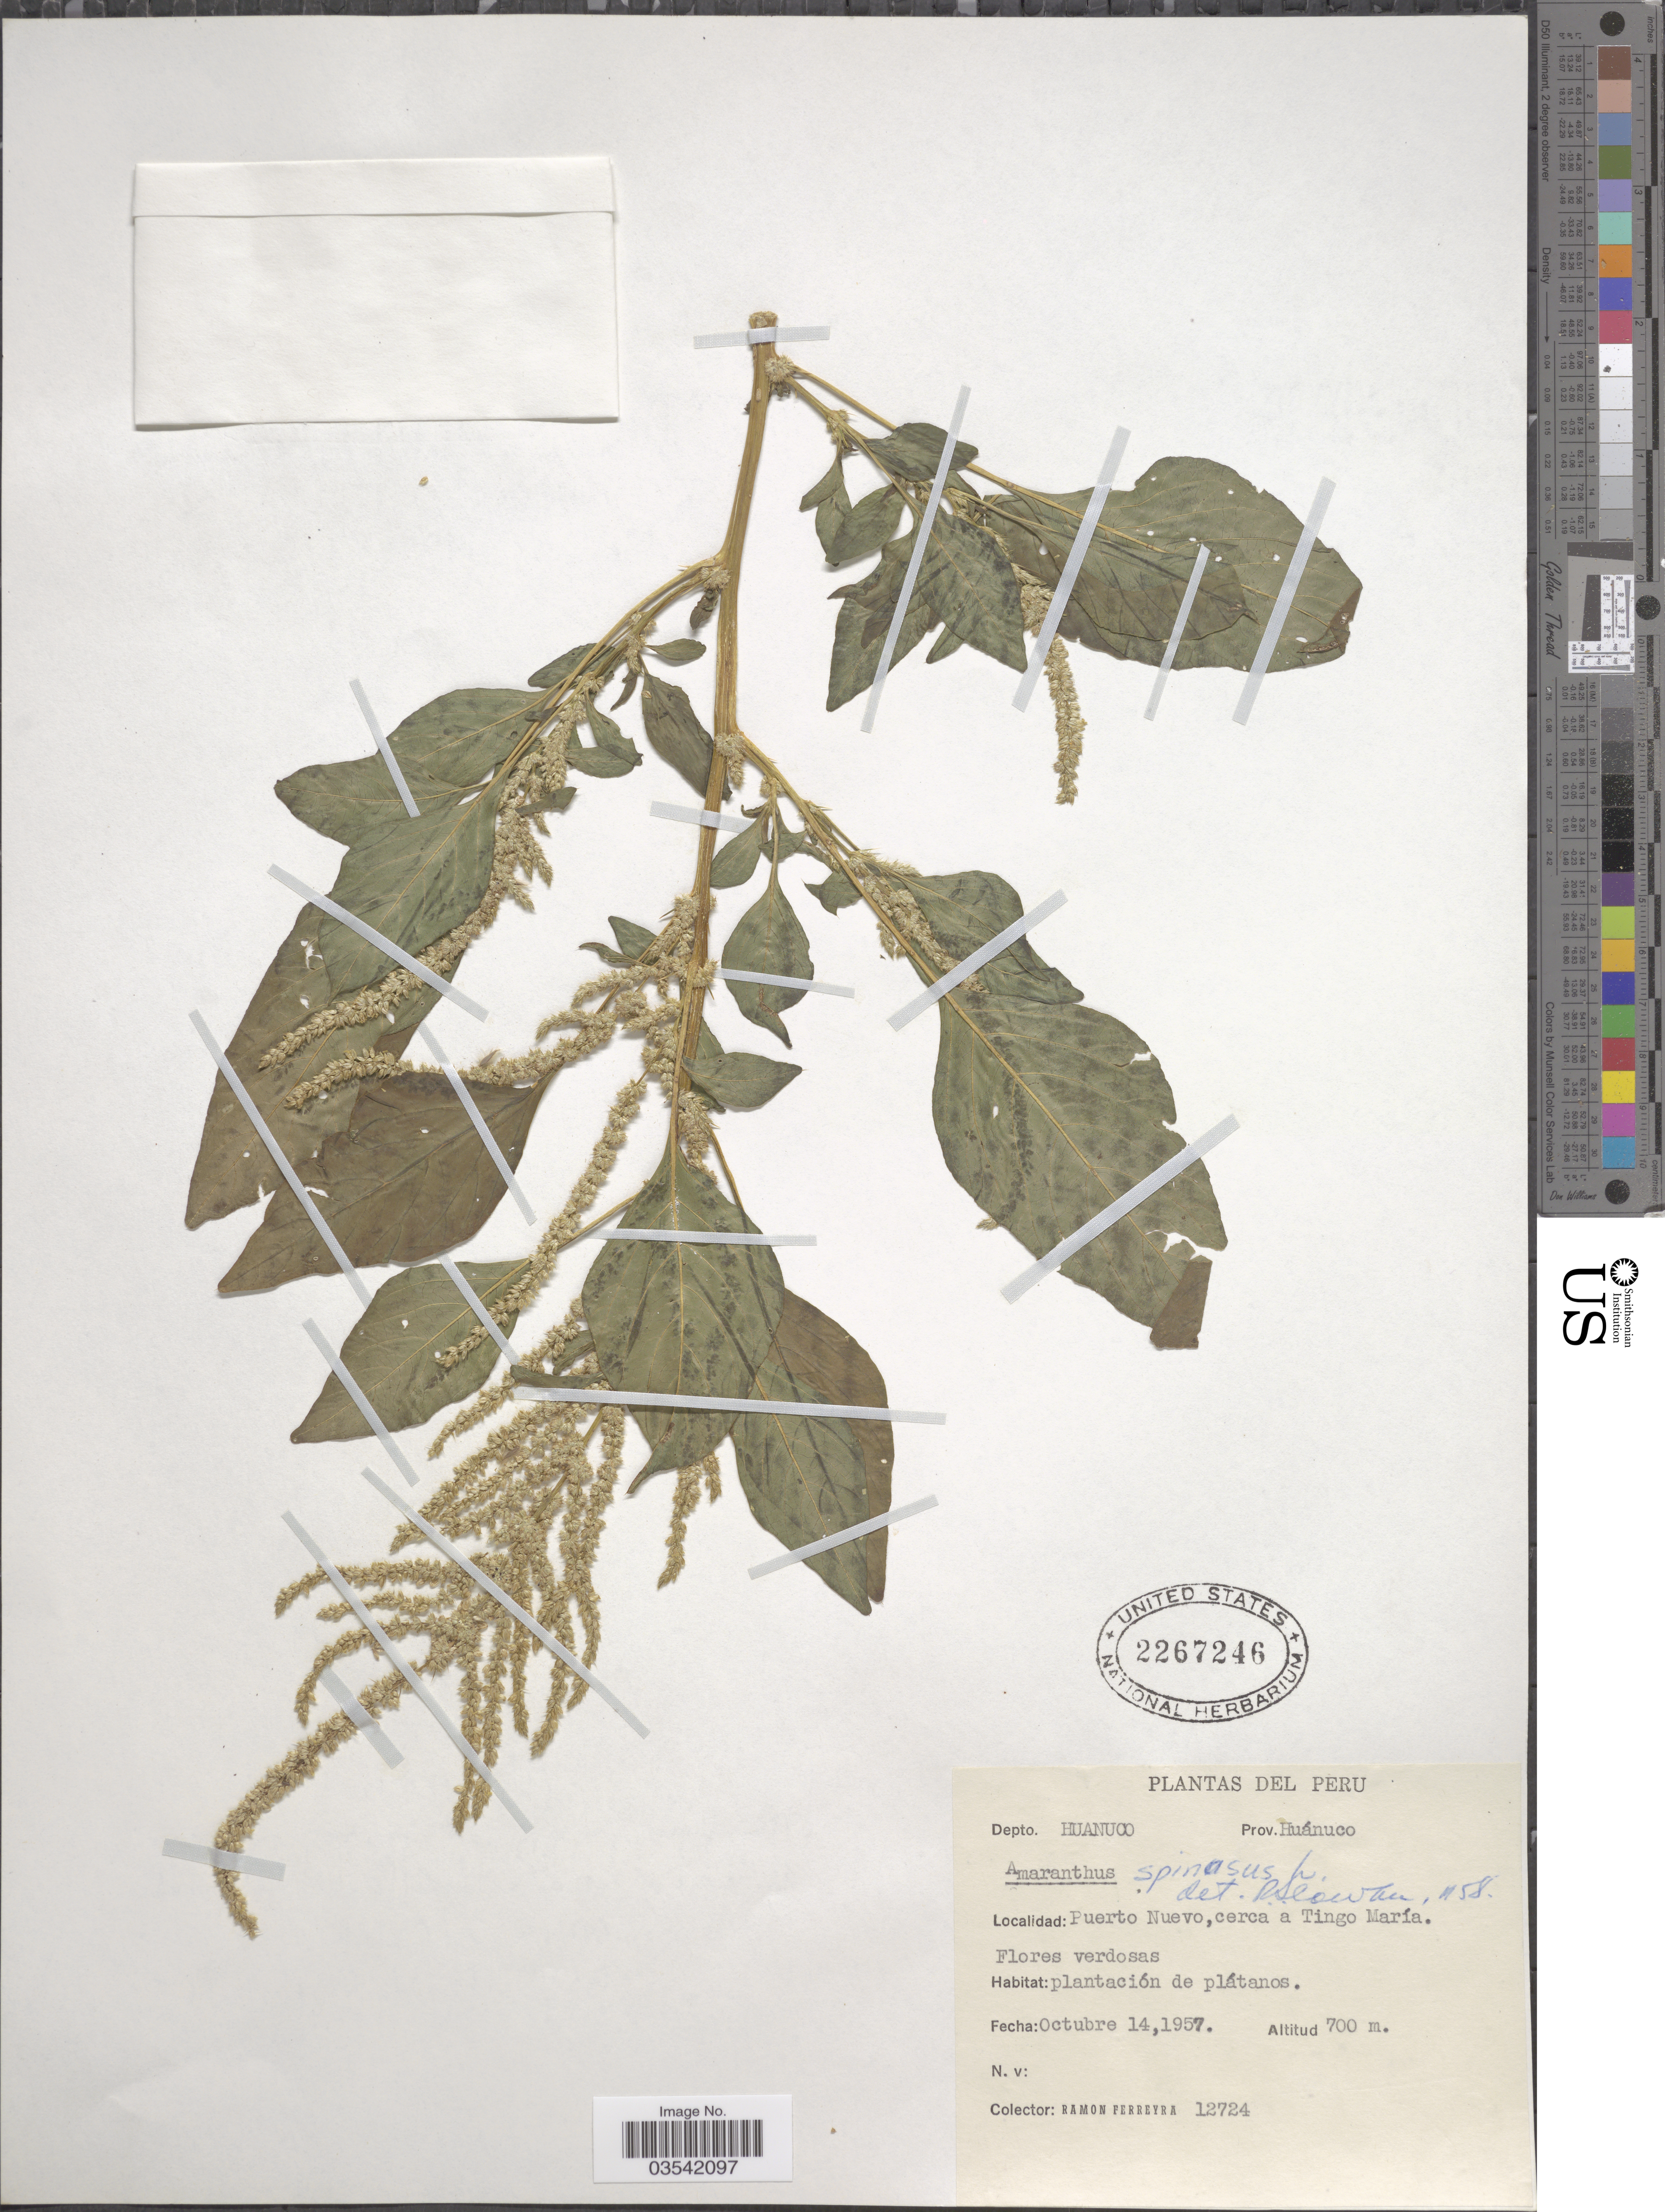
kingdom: Plantae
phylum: Tracheophyta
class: Magnoliopsida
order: Caryophyllales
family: Amaranthaceae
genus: Amaranthus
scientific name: Amaranthus spinosus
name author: L.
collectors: R. A. Ferreyra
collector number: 12724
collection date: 1957-10-14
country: Peru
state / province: Huánuco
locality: Depto. Huanuco. Puerto Nuevo, cerca a Tingo María.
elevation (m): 700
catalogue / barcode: US 2267246